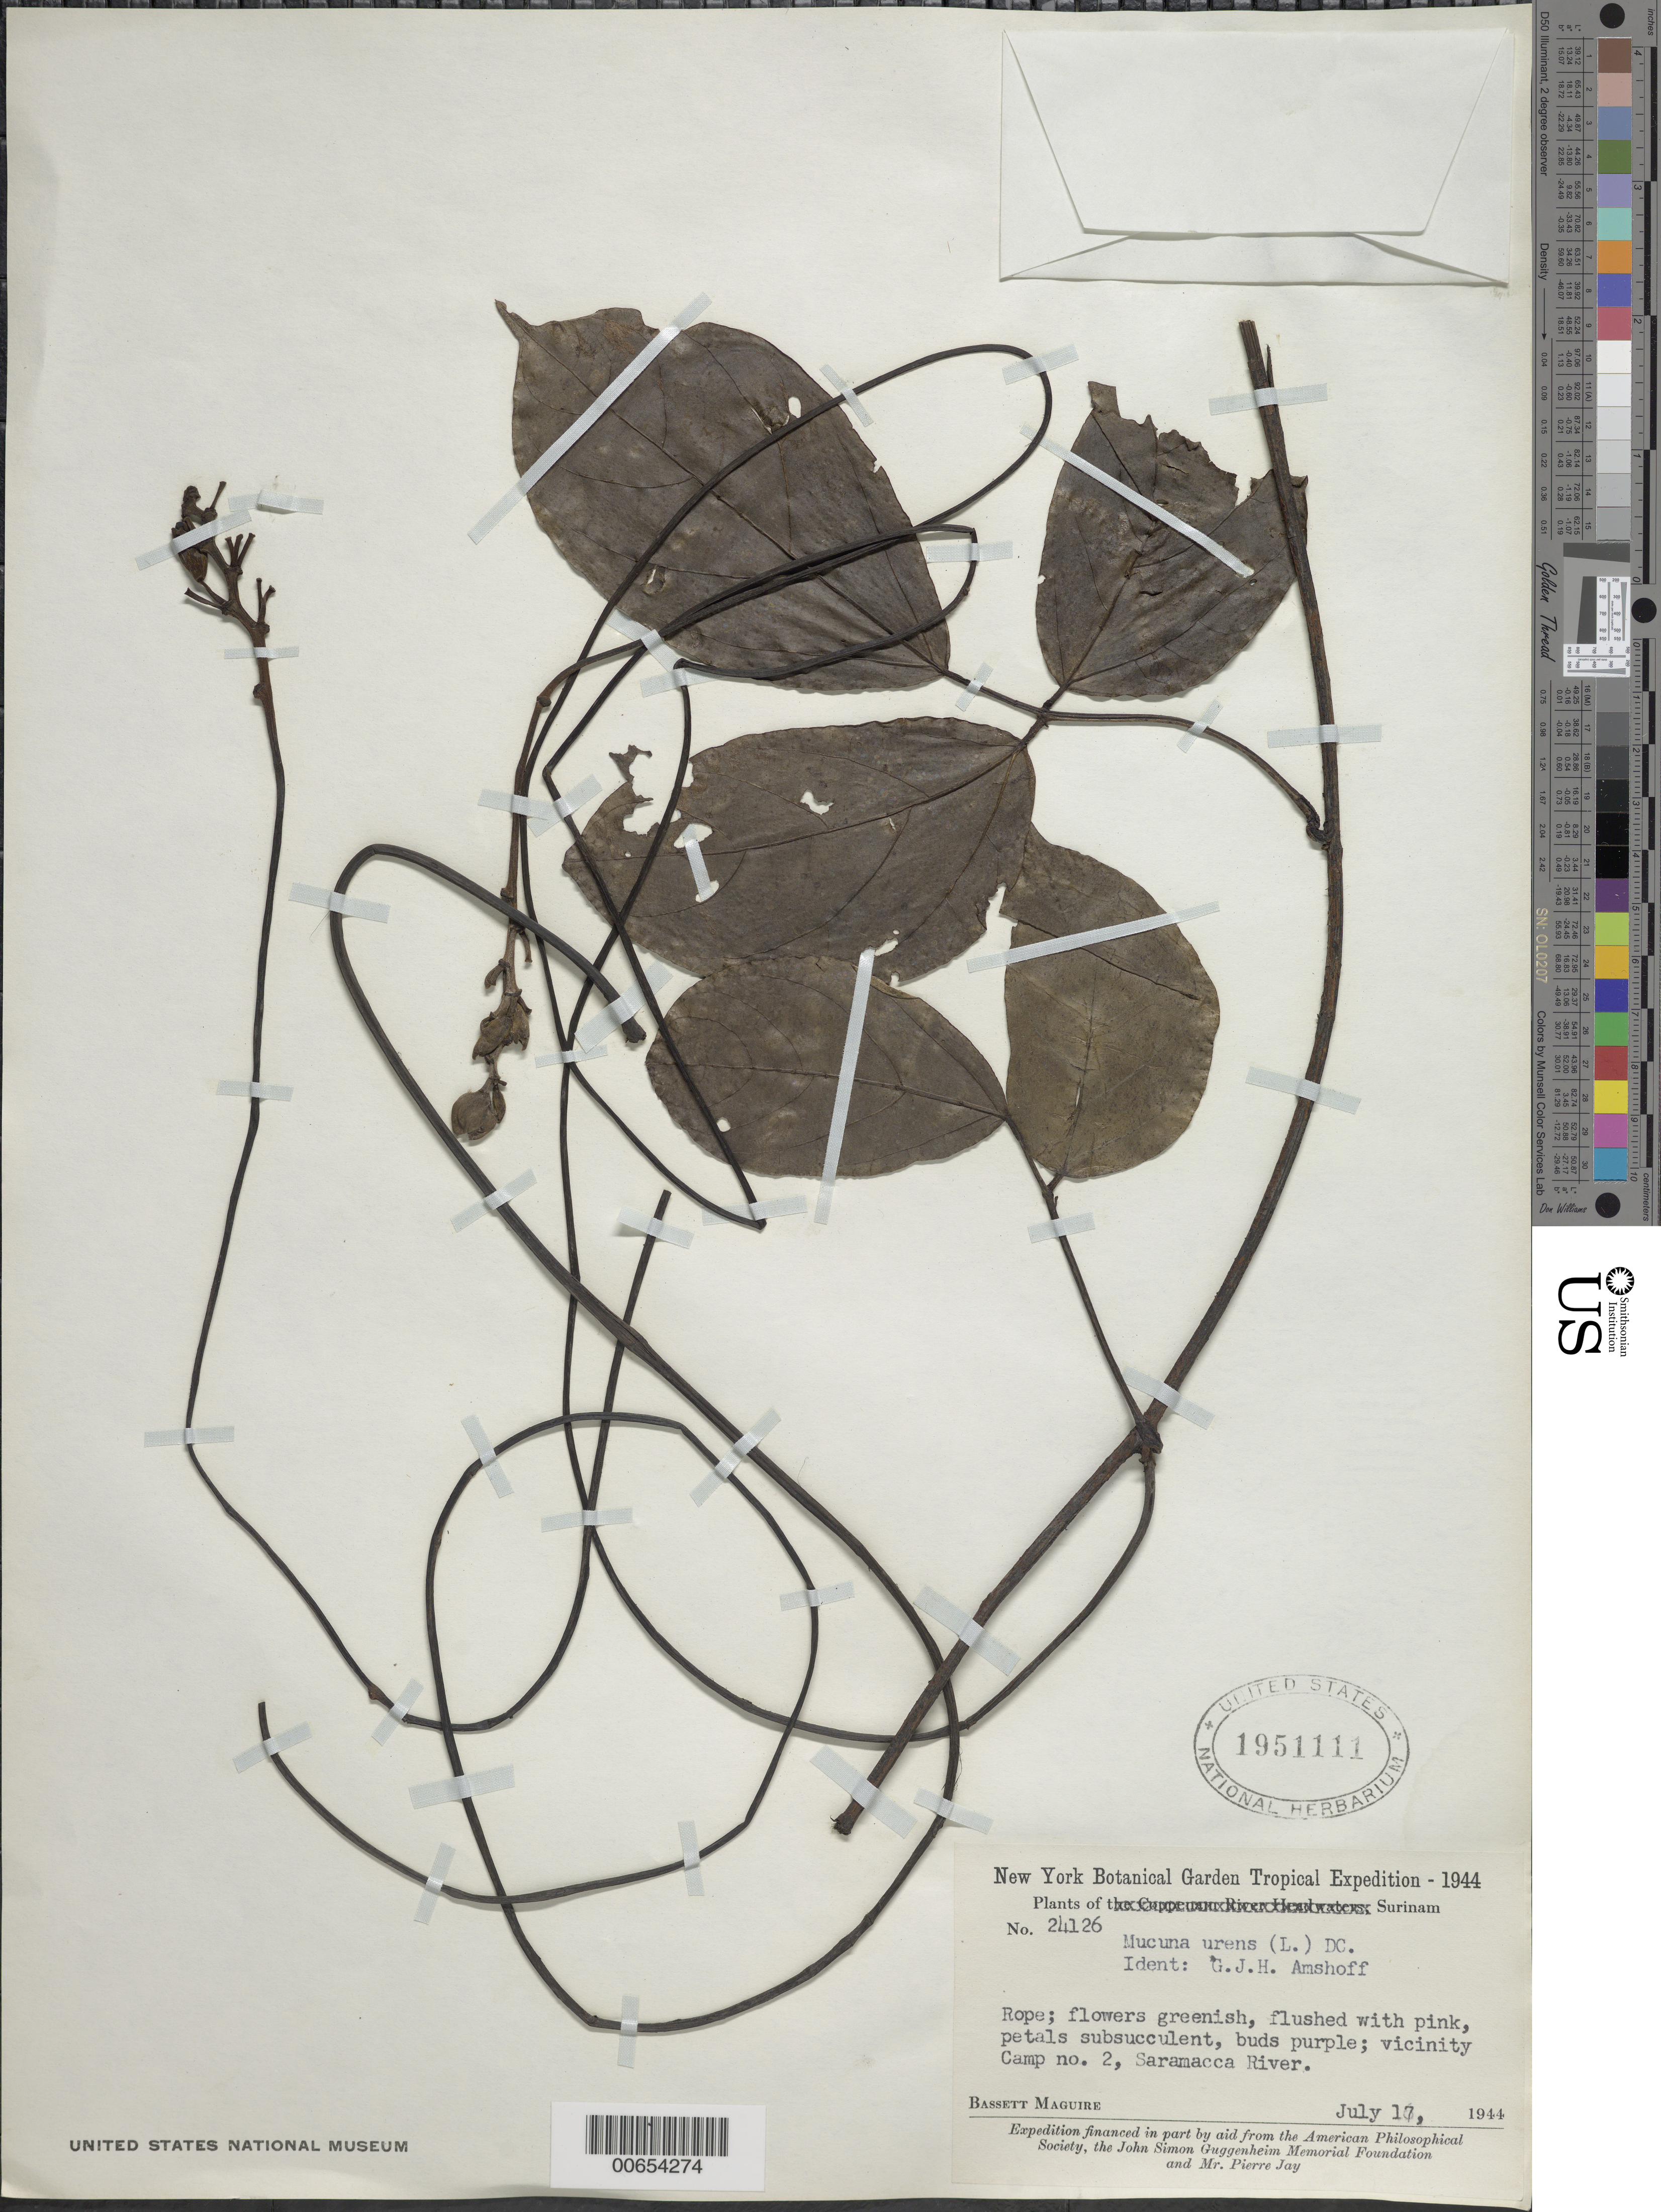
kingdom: Plantae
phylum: Tracheophyta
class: Magnoliopsida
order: Fabales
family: Fabaceae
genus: Mucuna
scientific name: Mucuna urens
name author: (L.) Medik.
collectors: B. Maguire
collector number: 24126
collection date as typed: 17-Jul-44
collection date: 1944-07-17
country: Suriname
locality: Saramacca River, vic. Krappa Camp (No. 2)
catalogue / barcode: US 1951111